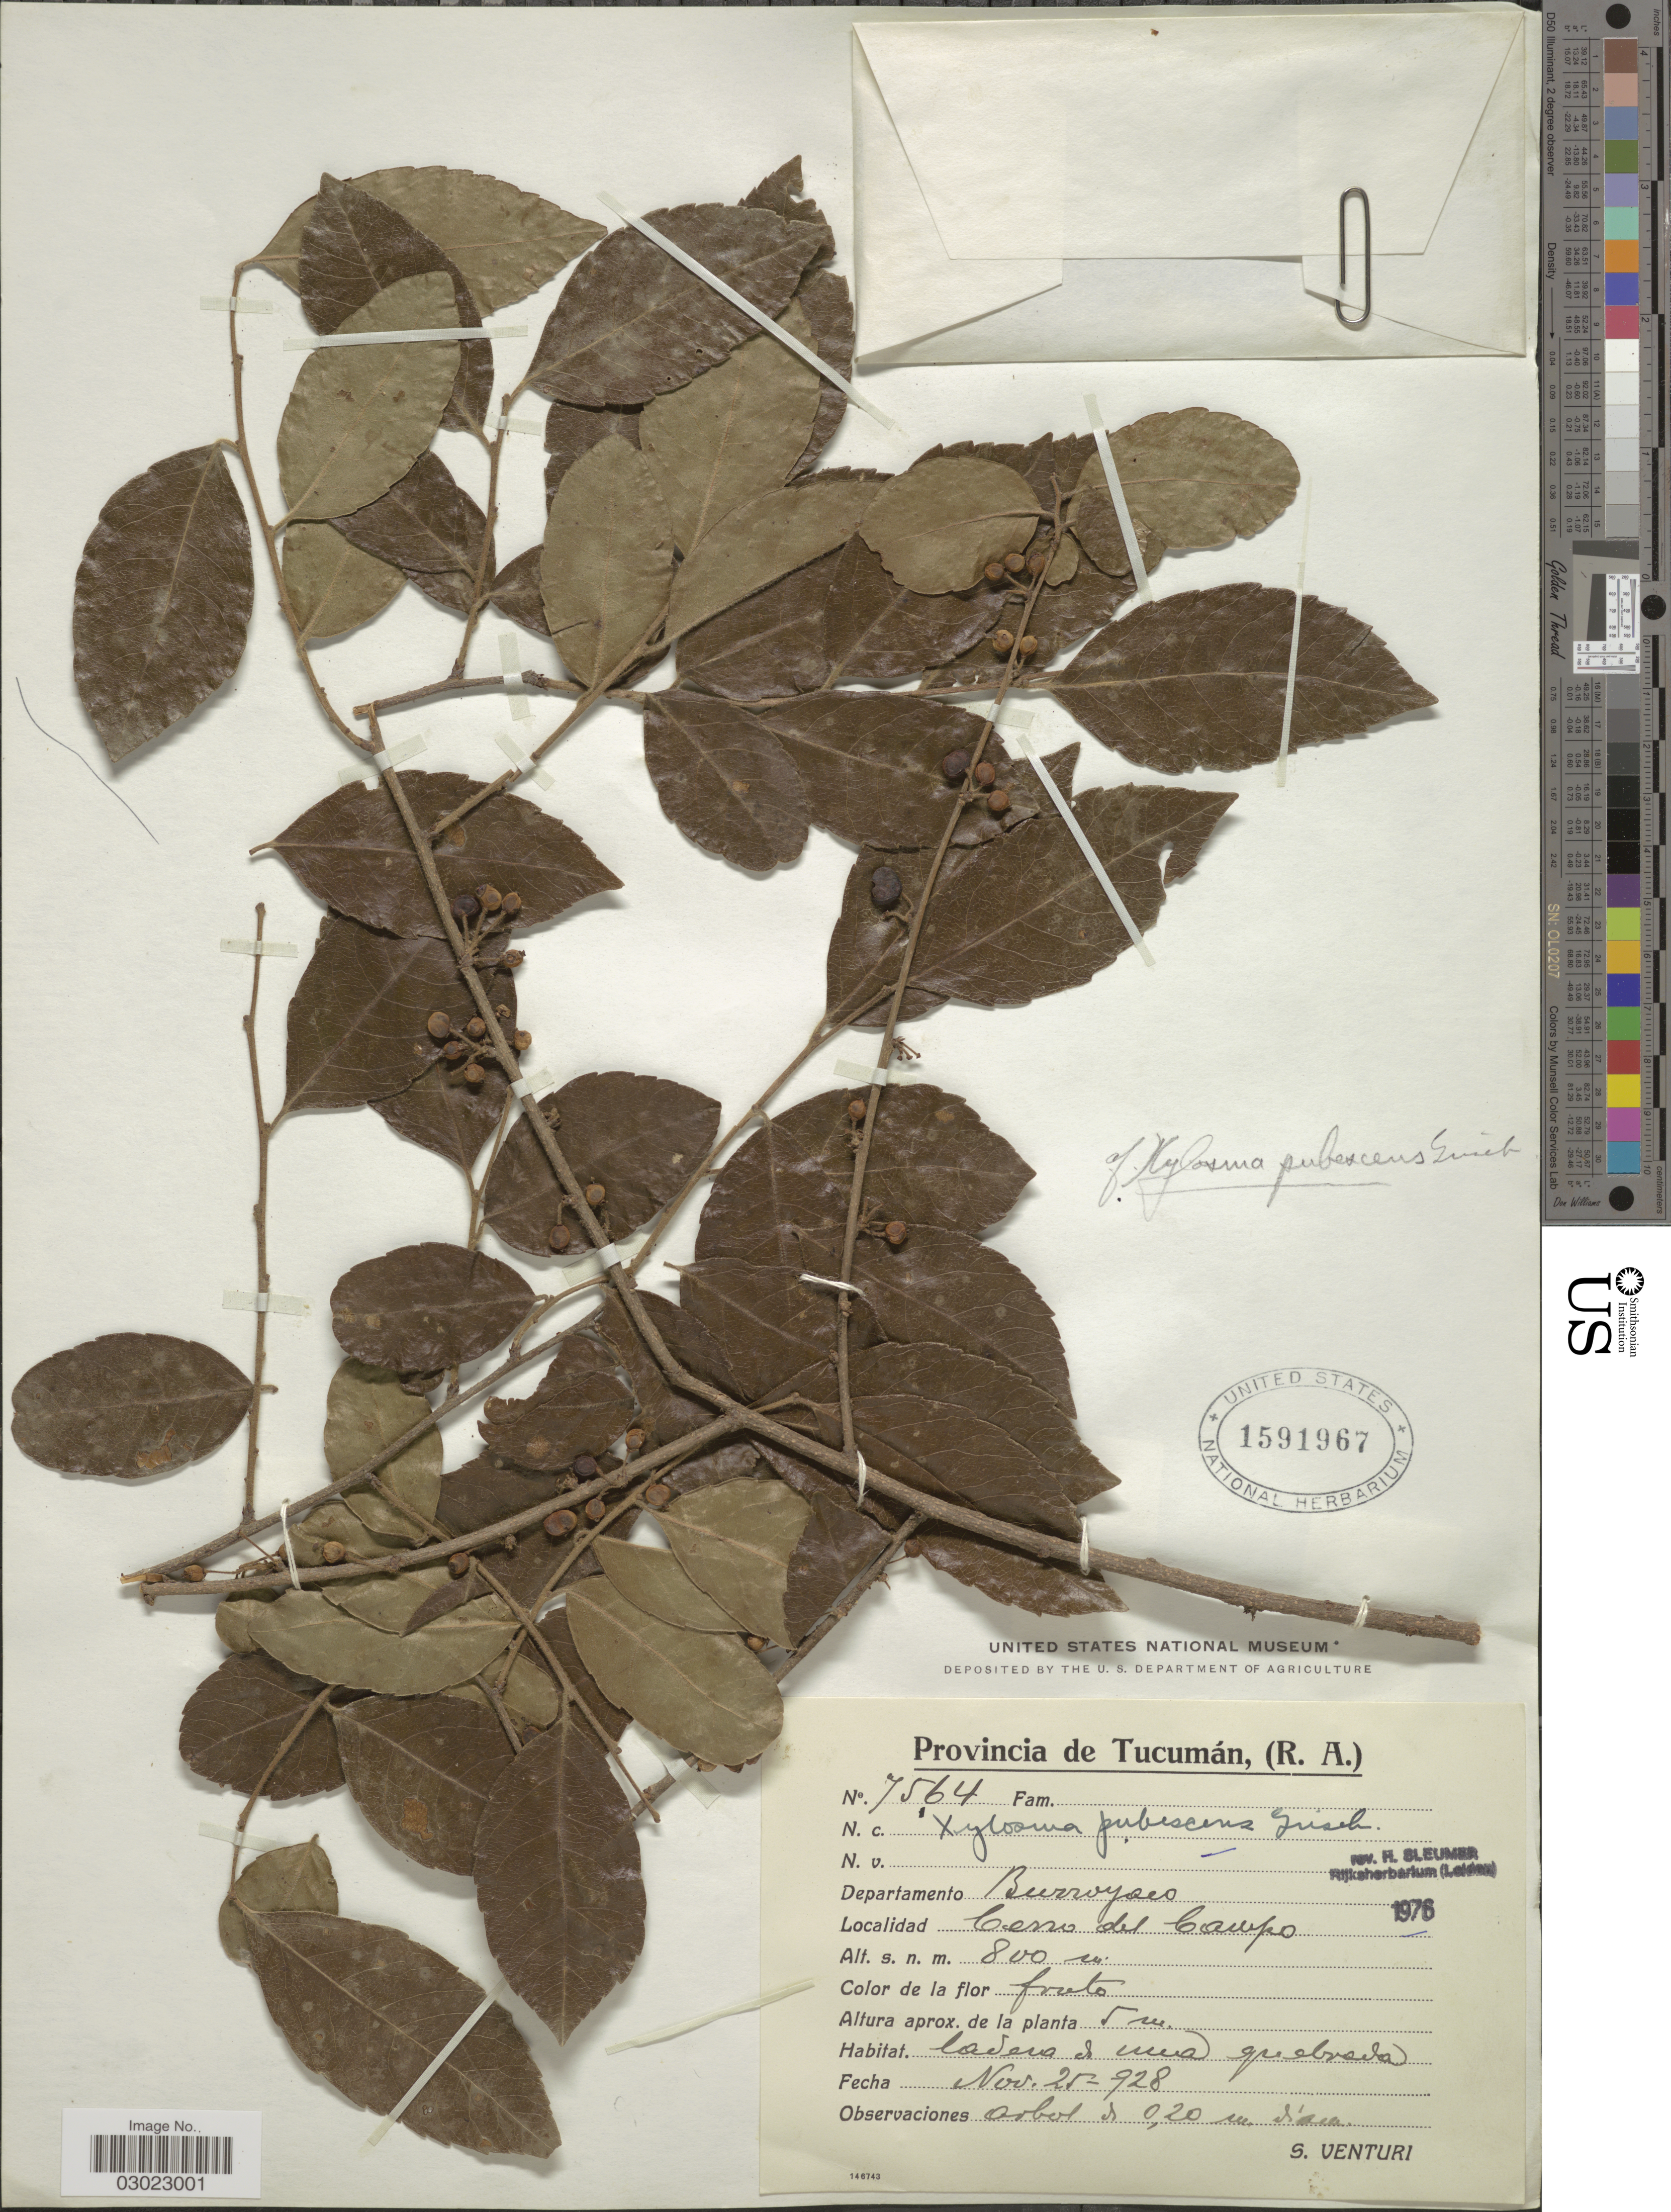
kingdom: Plantae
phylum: Tracheophyta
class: Magnoliopsida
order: Malpighiales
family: Salicaceae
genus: Xylosma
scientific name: Xylosma pubescens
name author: Griseb.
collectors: S. Venturi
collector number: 7564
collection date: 1928-11-25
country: Argentina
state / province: Tucuman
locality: Departamento Burroyaco. Cerro del Campo.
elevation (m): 800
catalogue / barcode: US 1591967